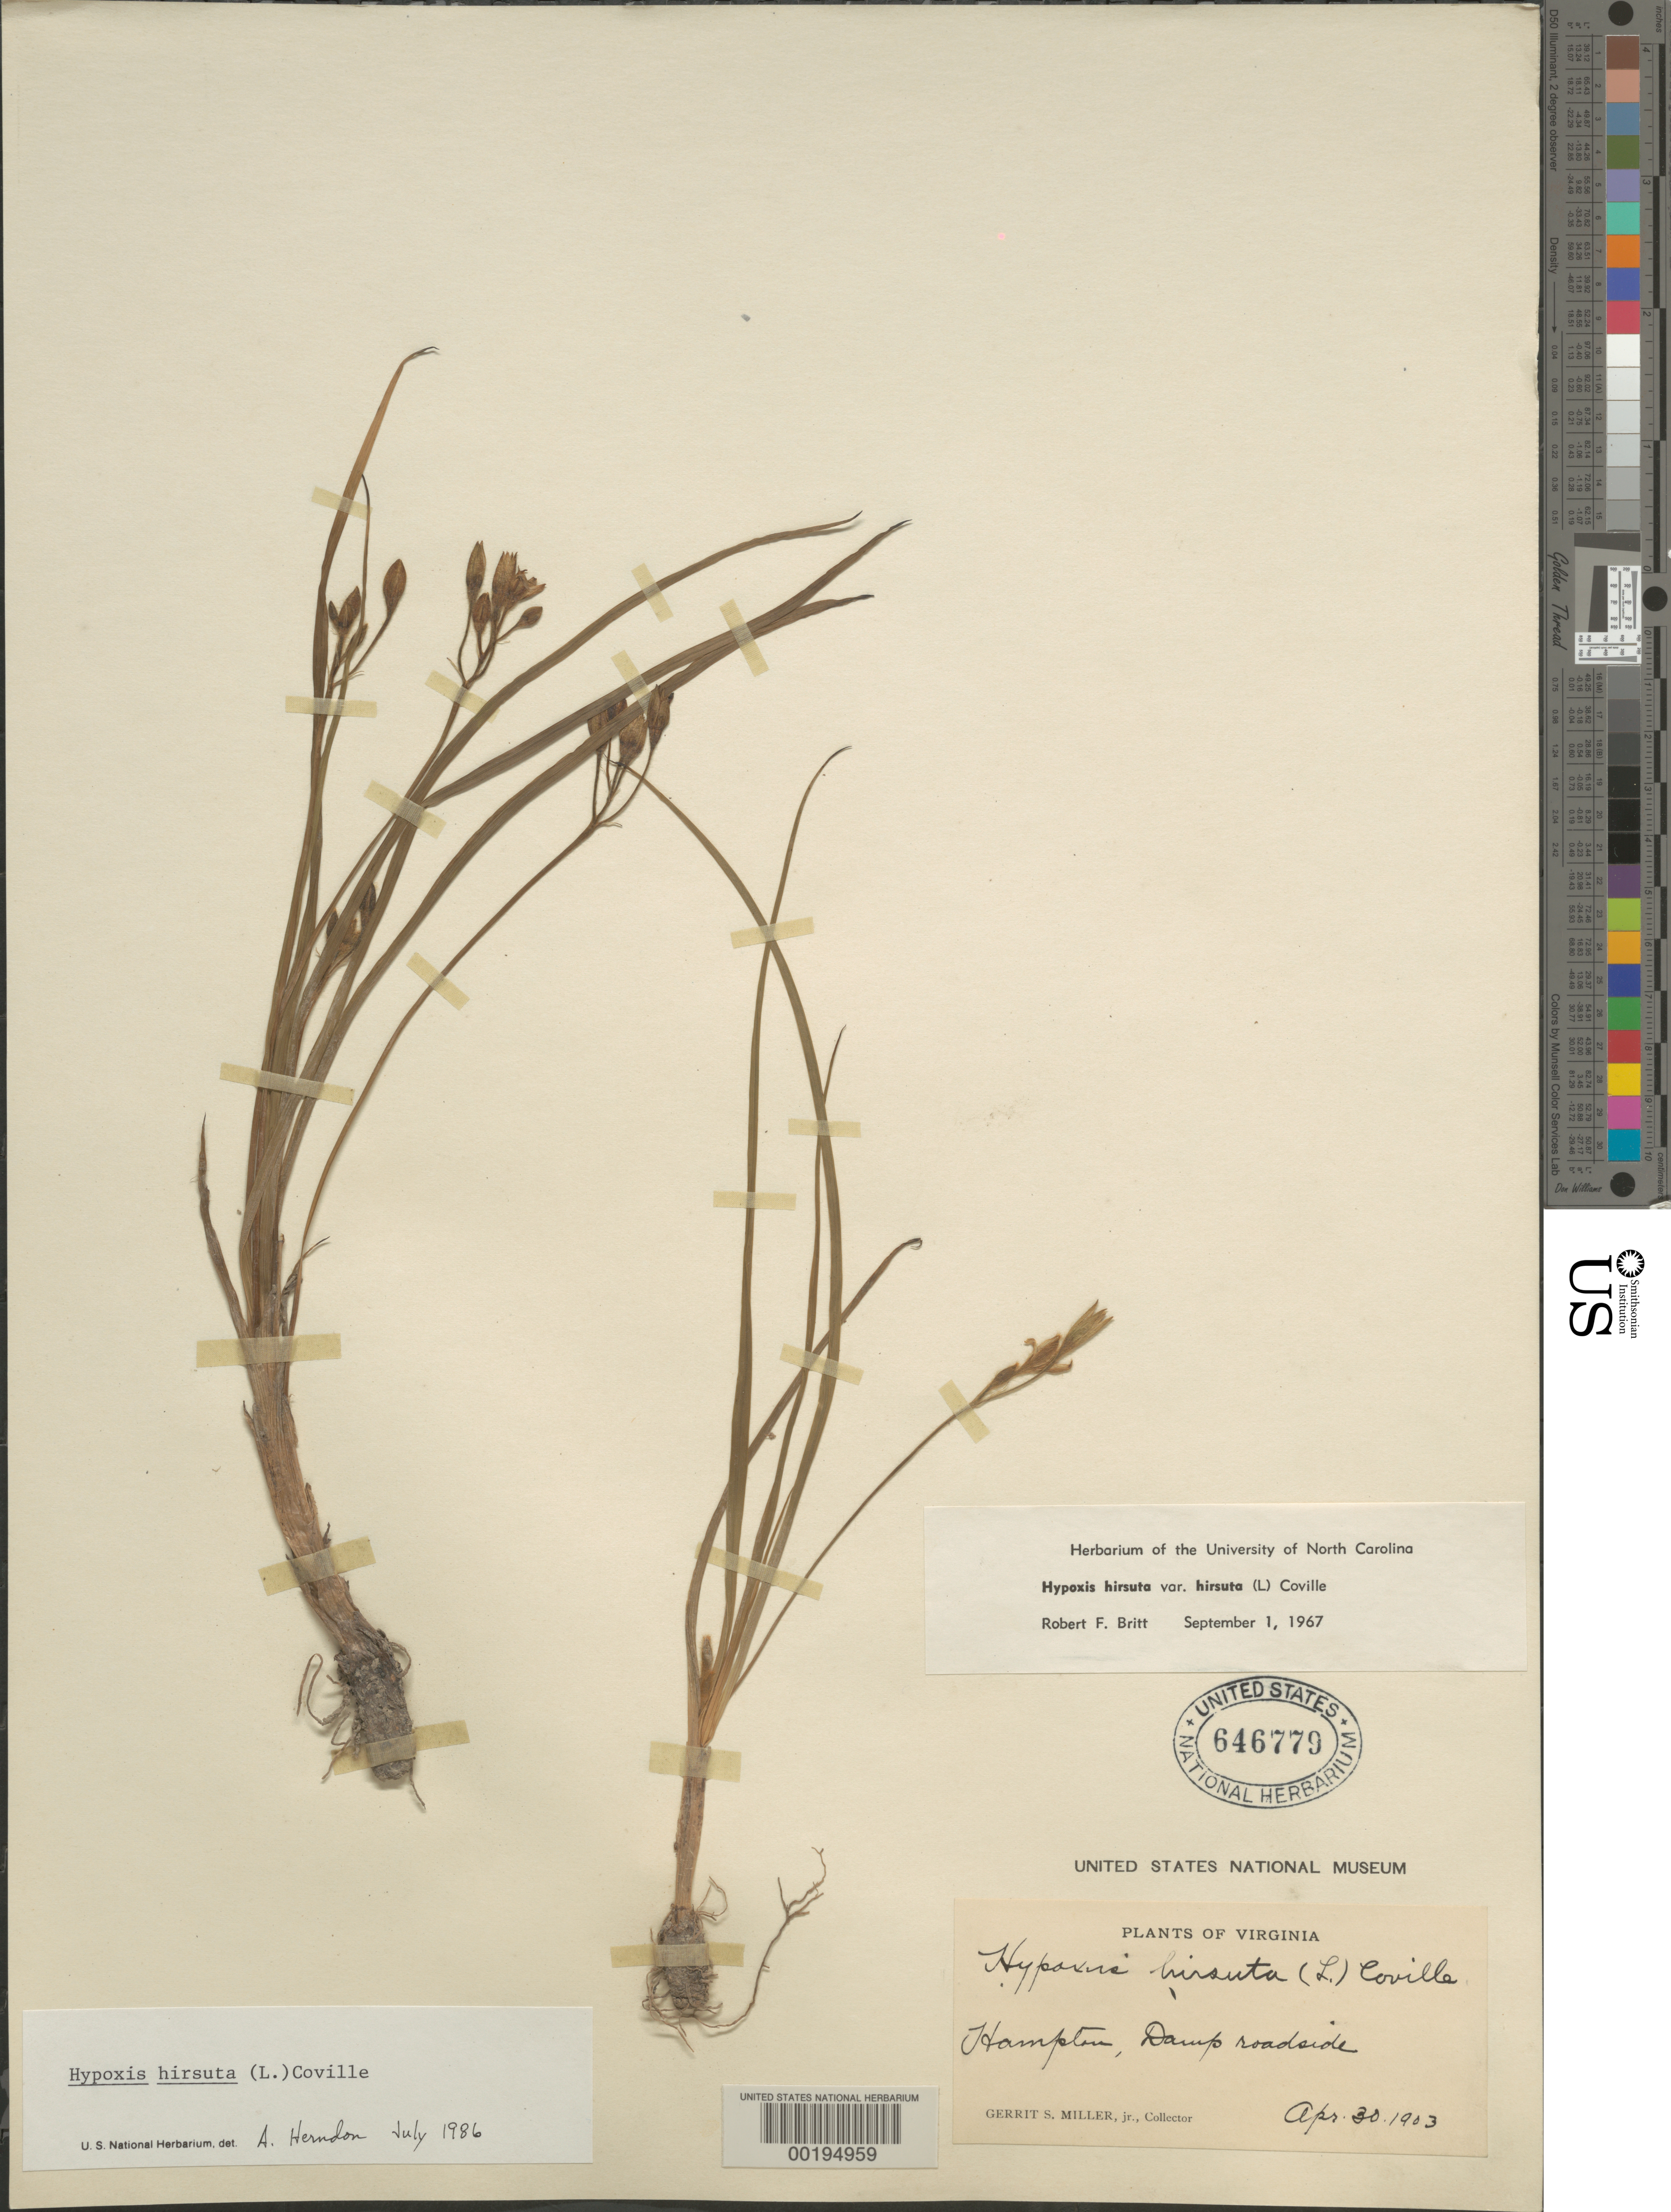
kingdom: Plantae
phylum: Tracheophyta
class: Liliopsida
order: Asparagales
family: Hypoxidaceae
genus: Hypoxis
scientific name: Hypoxis hirsuta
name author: (L.) Coville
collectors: G. S. Miller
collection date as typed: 30 Apr 1903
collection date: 1903-04-30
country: United States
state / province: Virginia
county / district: City of Hampton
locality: Hampton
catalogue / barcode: US 646779